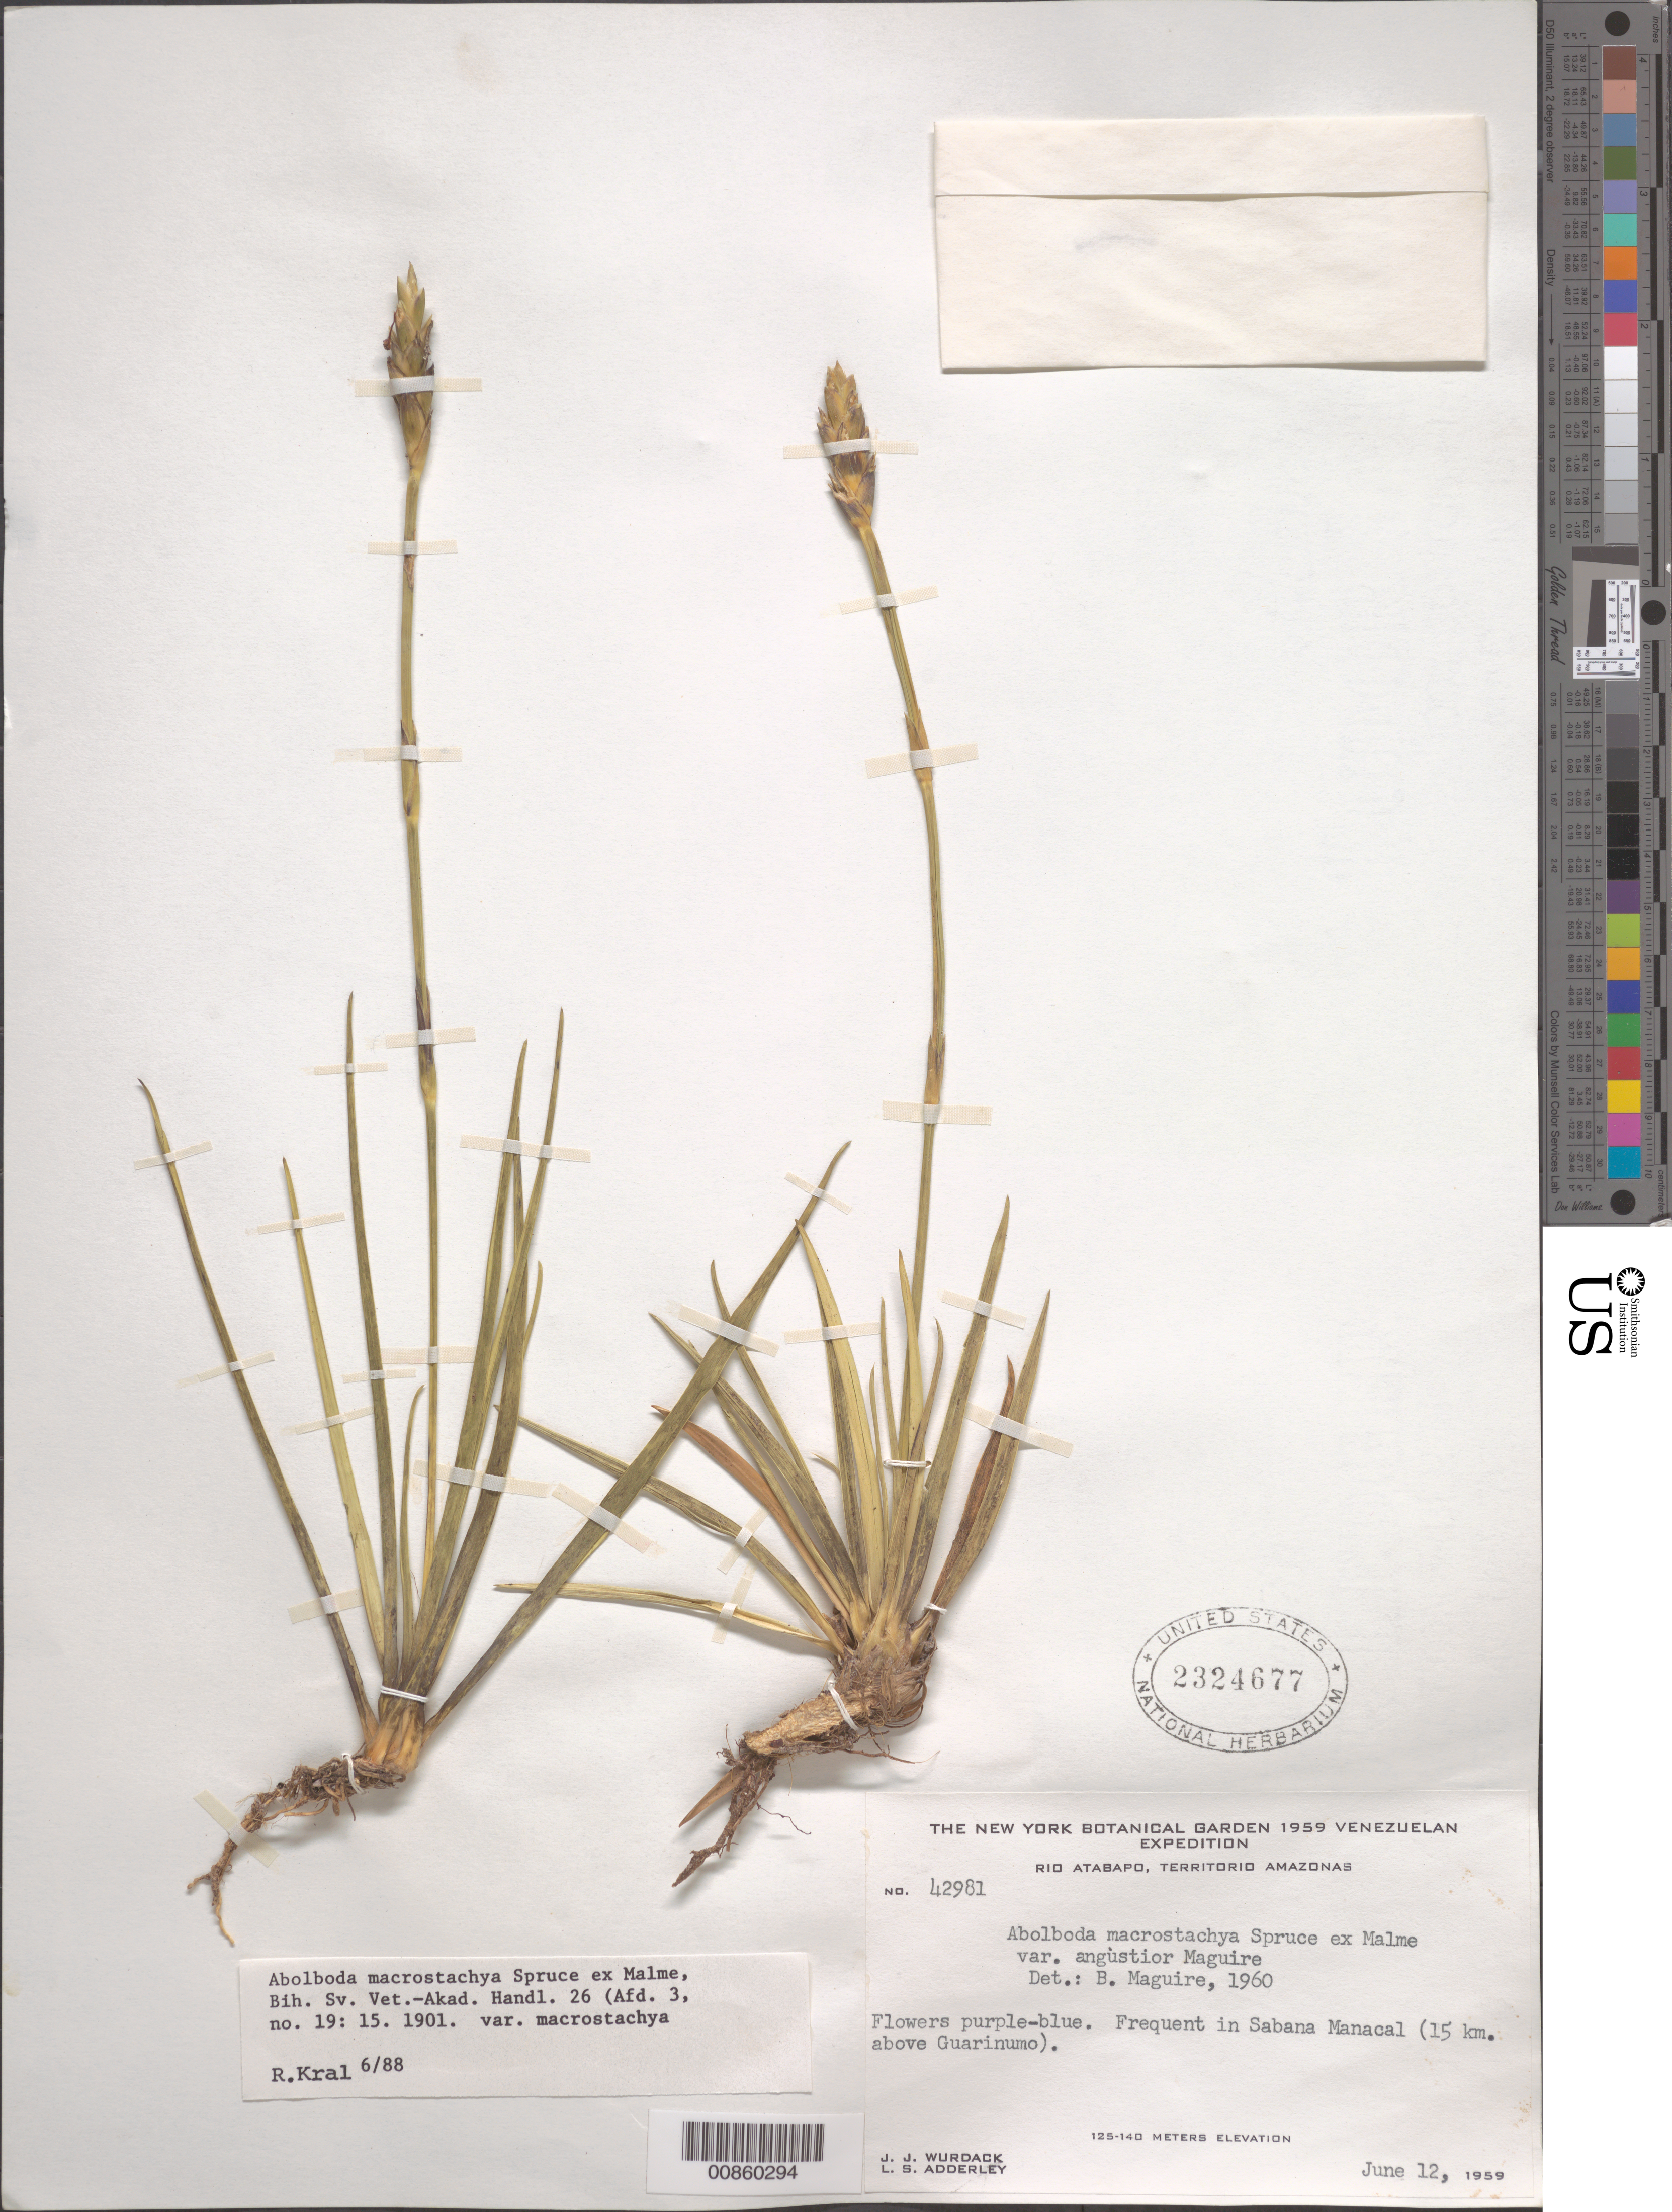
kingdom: Plantae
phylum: Tracheophyta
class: Liliopsida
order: Poales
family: Xyridaceae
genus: Abolboda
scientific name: Abolboda macrostachya var. macrostachya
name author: Spruce ex Malme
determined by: Kral, Robert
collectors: J. J. Wurdack & L. S. Adderley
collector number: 42981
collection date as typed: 12-Jun-59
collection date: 1959-06-12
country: Venezuela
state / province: Amazonas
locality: Río Atabapo, Sabana Manacal (15 km above Guarinumo)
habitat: Savanna.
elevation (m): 125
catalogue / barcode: US 2324677